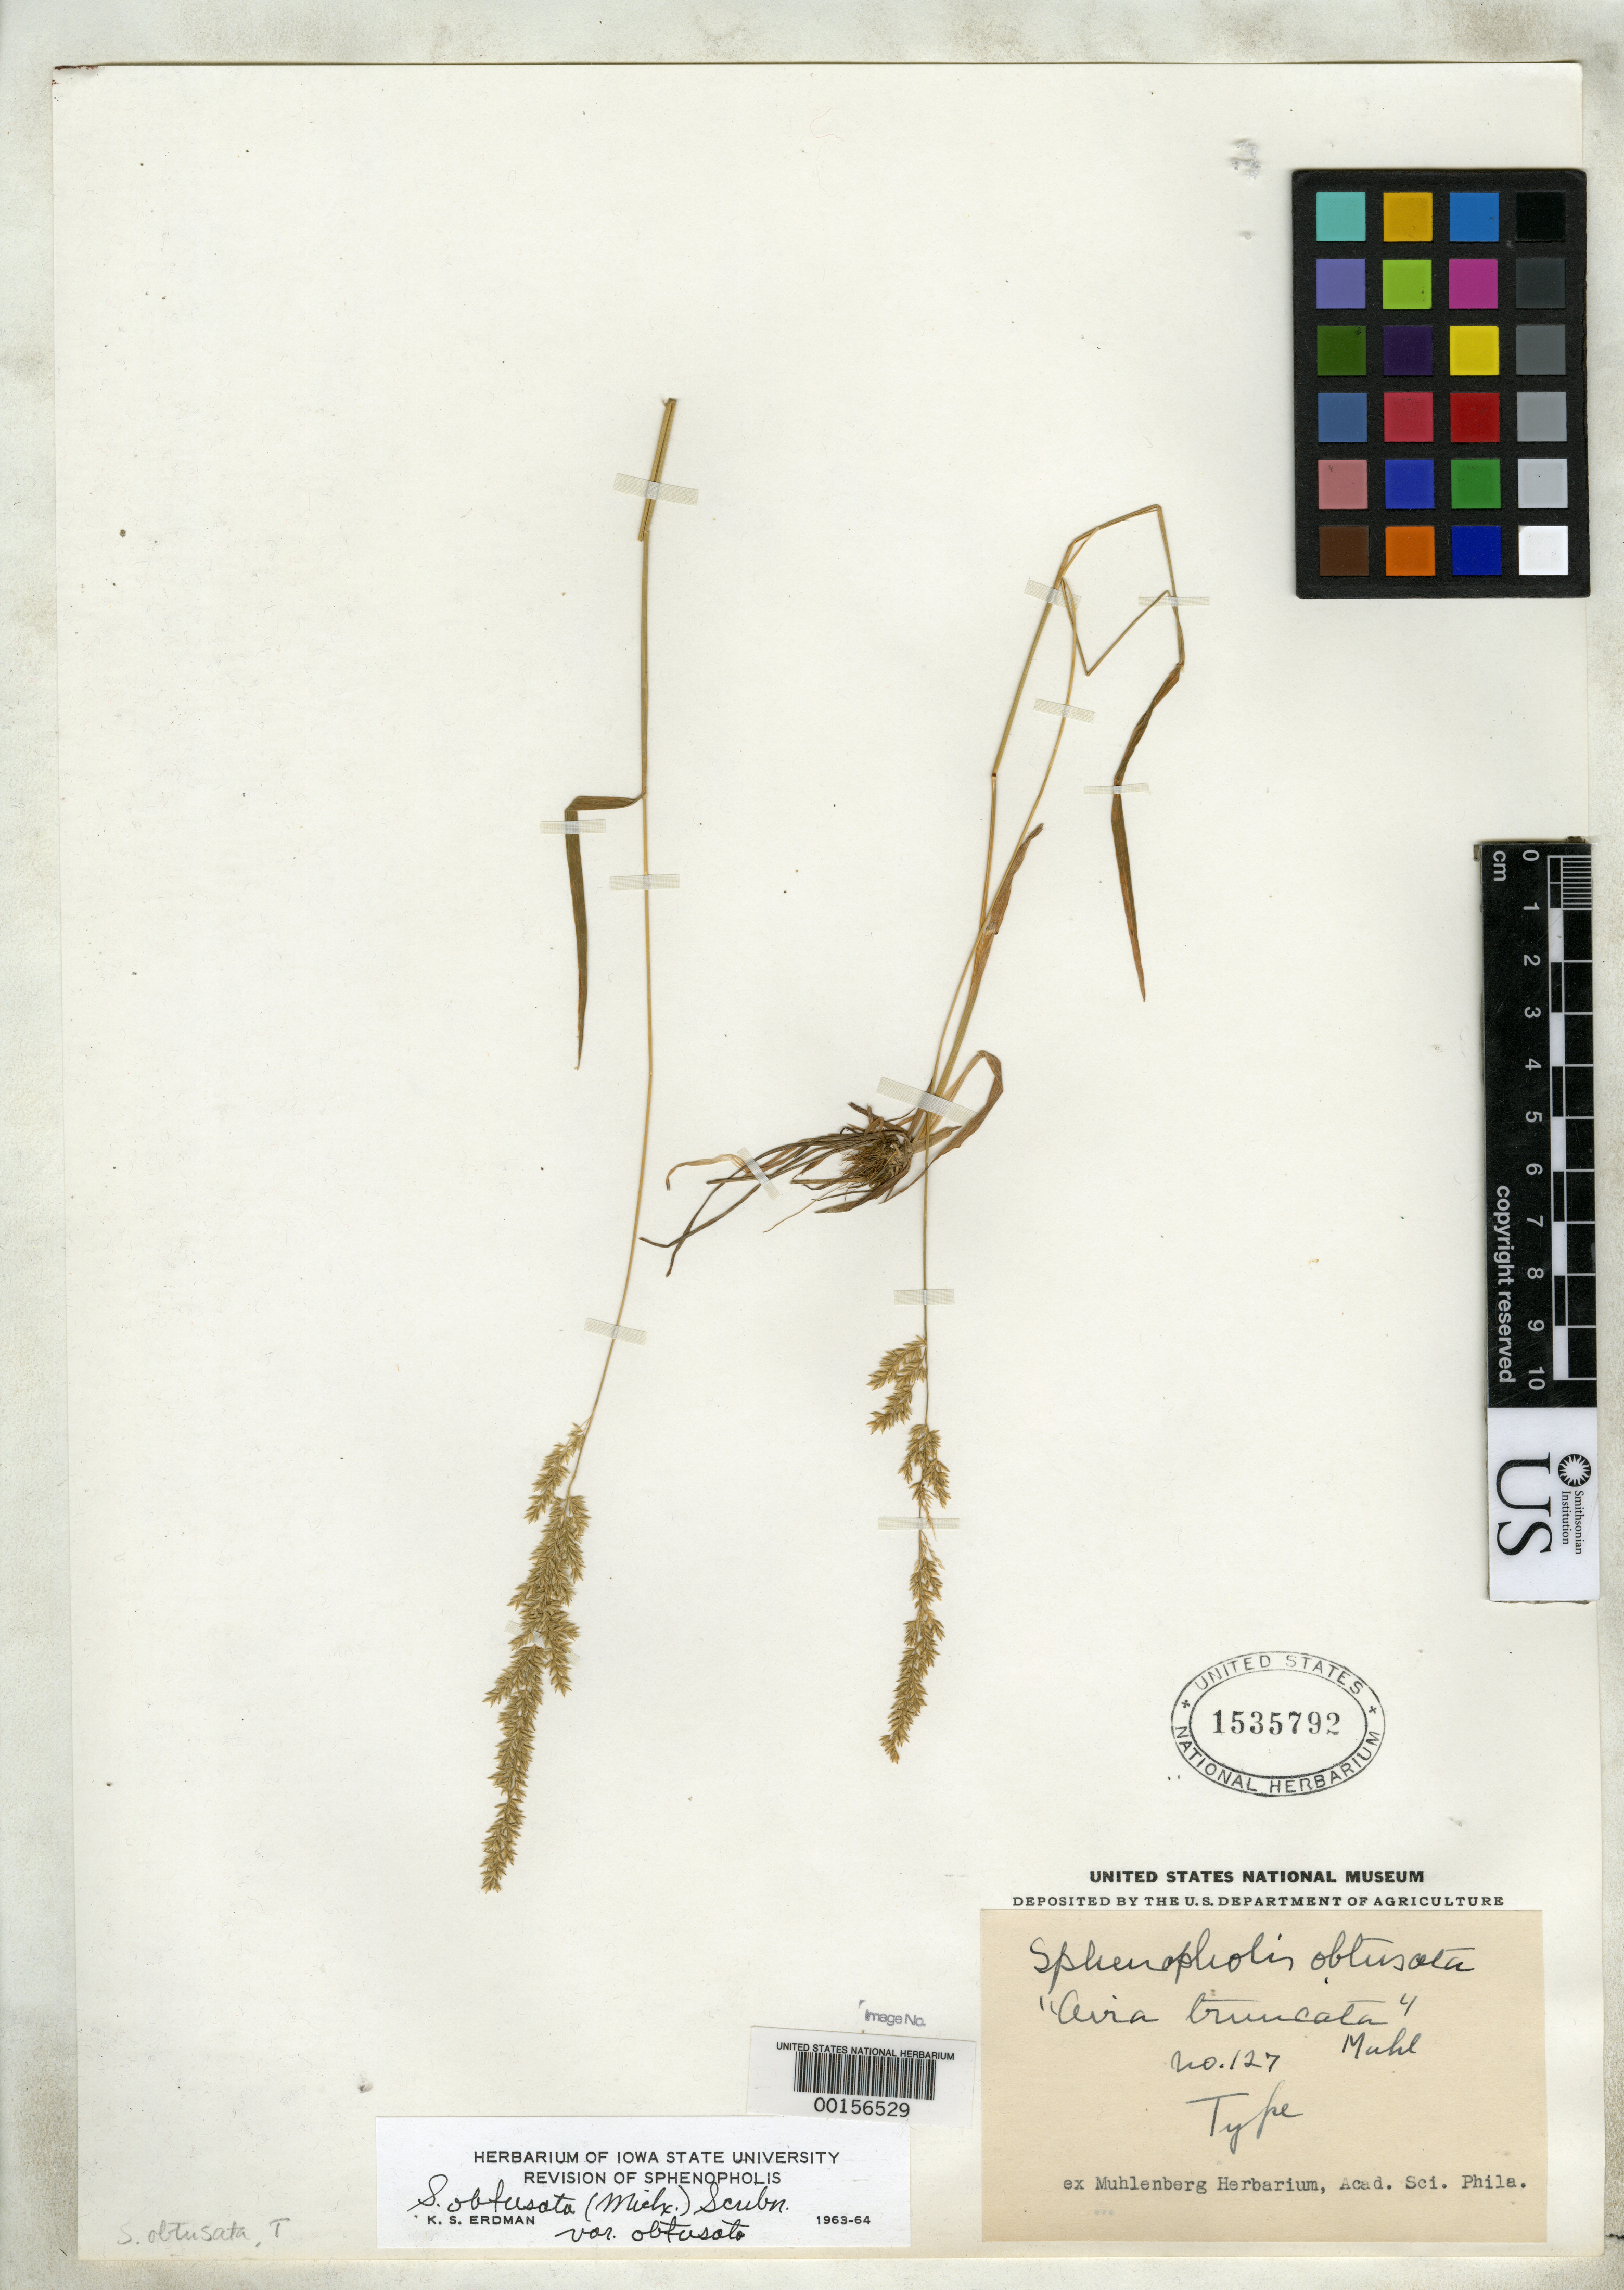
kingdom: Plantae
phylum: Tracheophyta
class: Liliopsida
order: Poales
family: Poaceae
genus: Aira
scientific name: Aira truncata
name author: Muhl.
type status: Type Fragment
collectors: H. Muhlenberg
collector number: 127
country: United States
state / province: Pennsylvania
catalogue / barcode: US 1535792